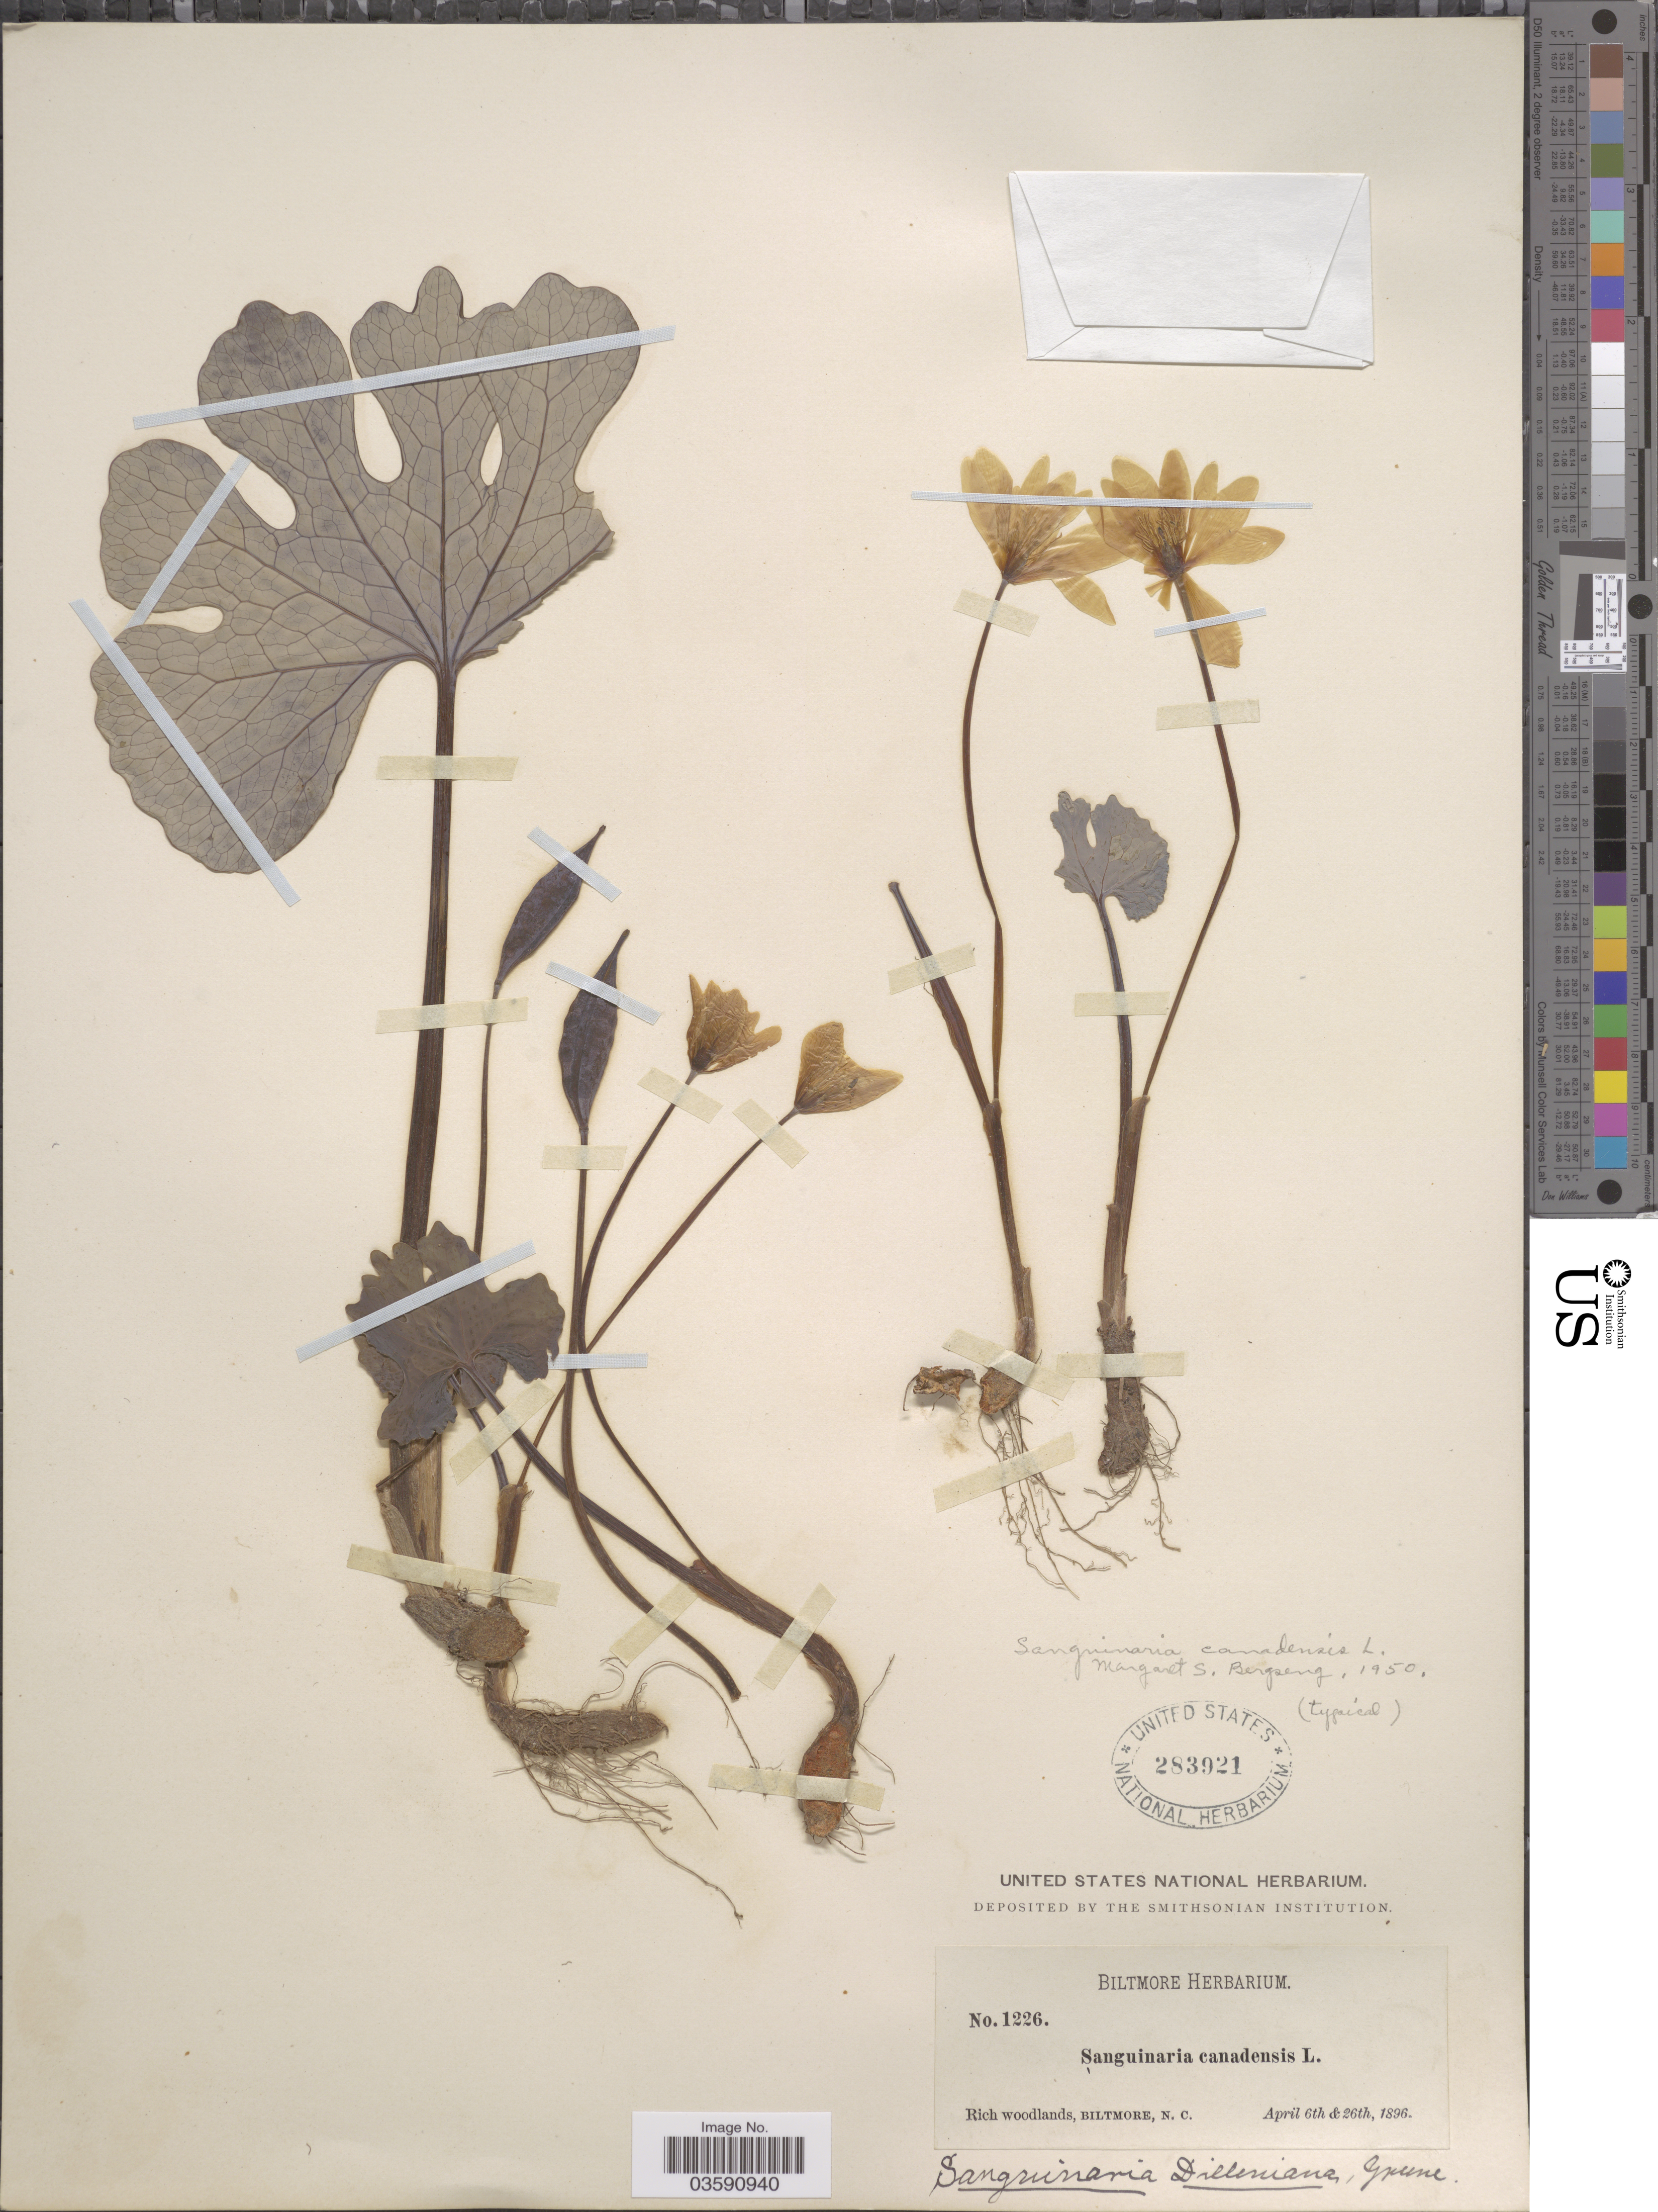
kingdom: Plantae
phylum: Tracheophyta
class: Magnoliopsida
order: Ranunculales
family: Papaveraceae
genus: Sanguinaria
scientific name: Sanguinaria canadensis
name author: L.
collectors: ex herb. Biltmore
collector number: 1226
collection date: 1896-04-06/1896-04-26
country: United States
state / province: North Carolina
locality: Rich woodlands, Biltmore.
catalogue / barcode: US 283921